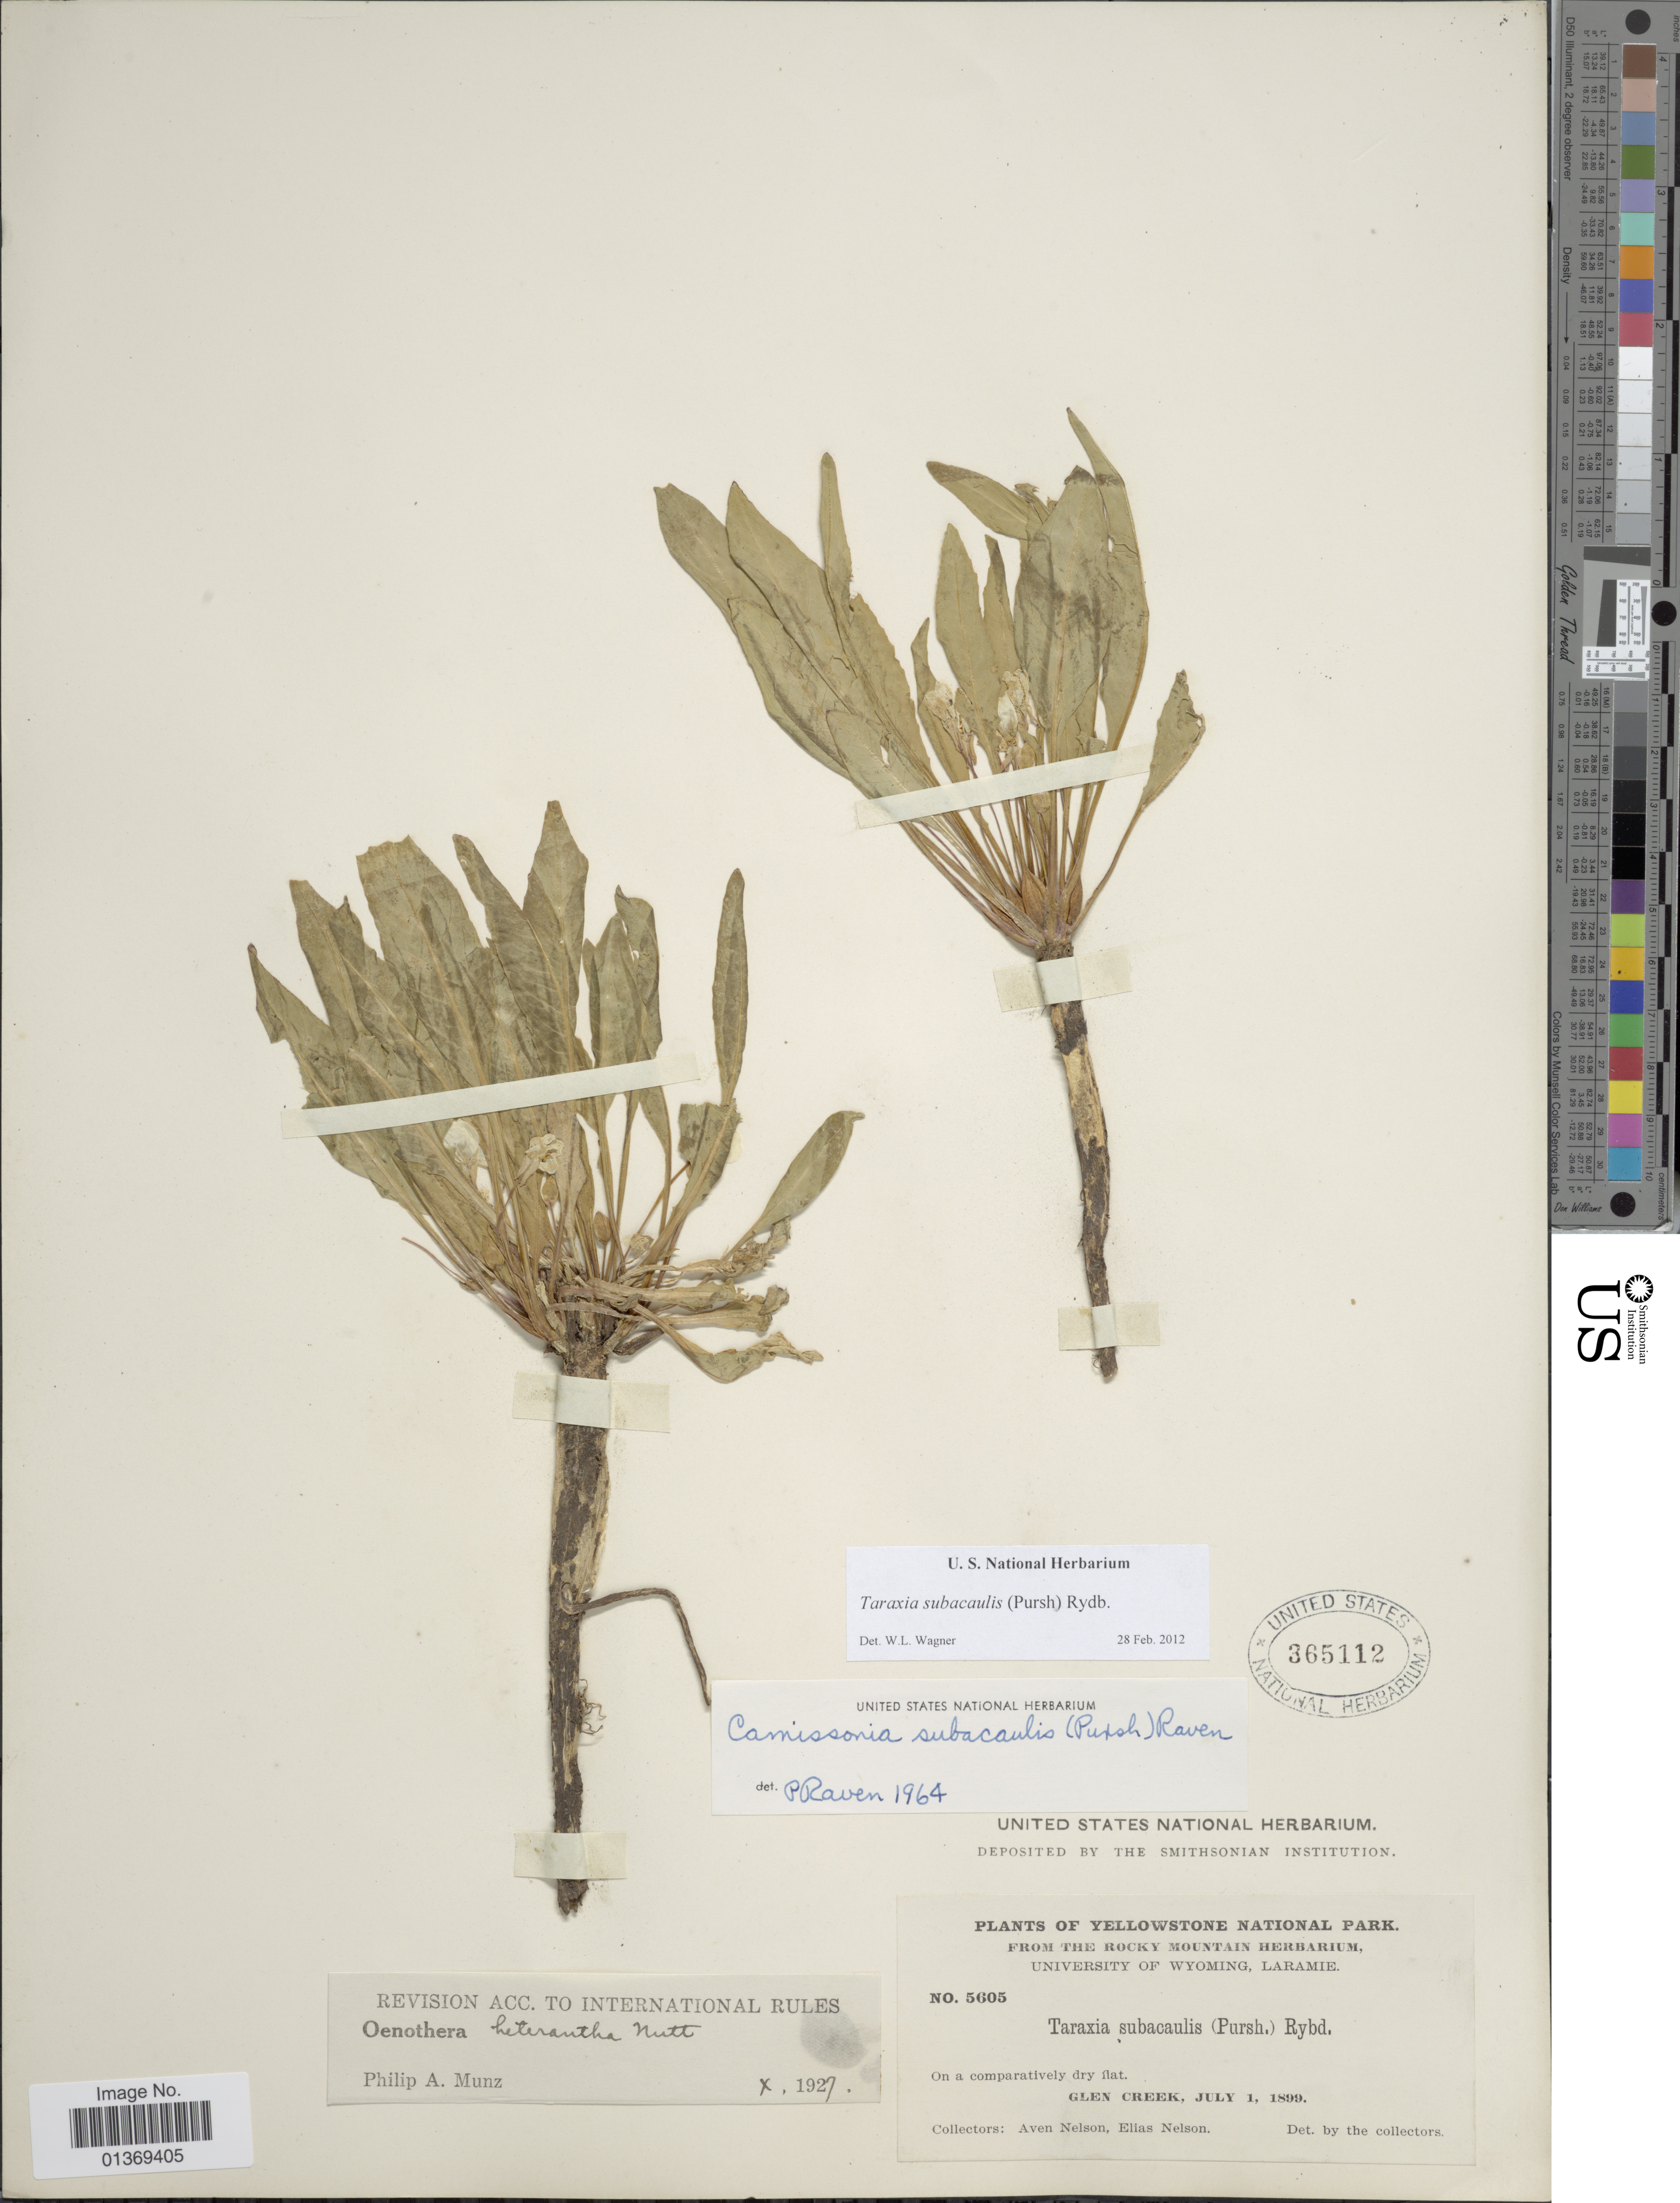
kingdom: Plantae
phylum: Tracheophyta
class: Magnoliopsida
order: Myrtales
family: Onagraceae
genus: Taraxia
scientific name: Taraxia subacaulis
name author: (Pursh) Rydb.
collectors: A. Nelson & E. Nelson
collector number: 5605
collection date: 1899-07-01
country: United States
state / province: Wyoming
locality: Yellowstone National Park, Glen Creek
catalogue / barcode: US 365112